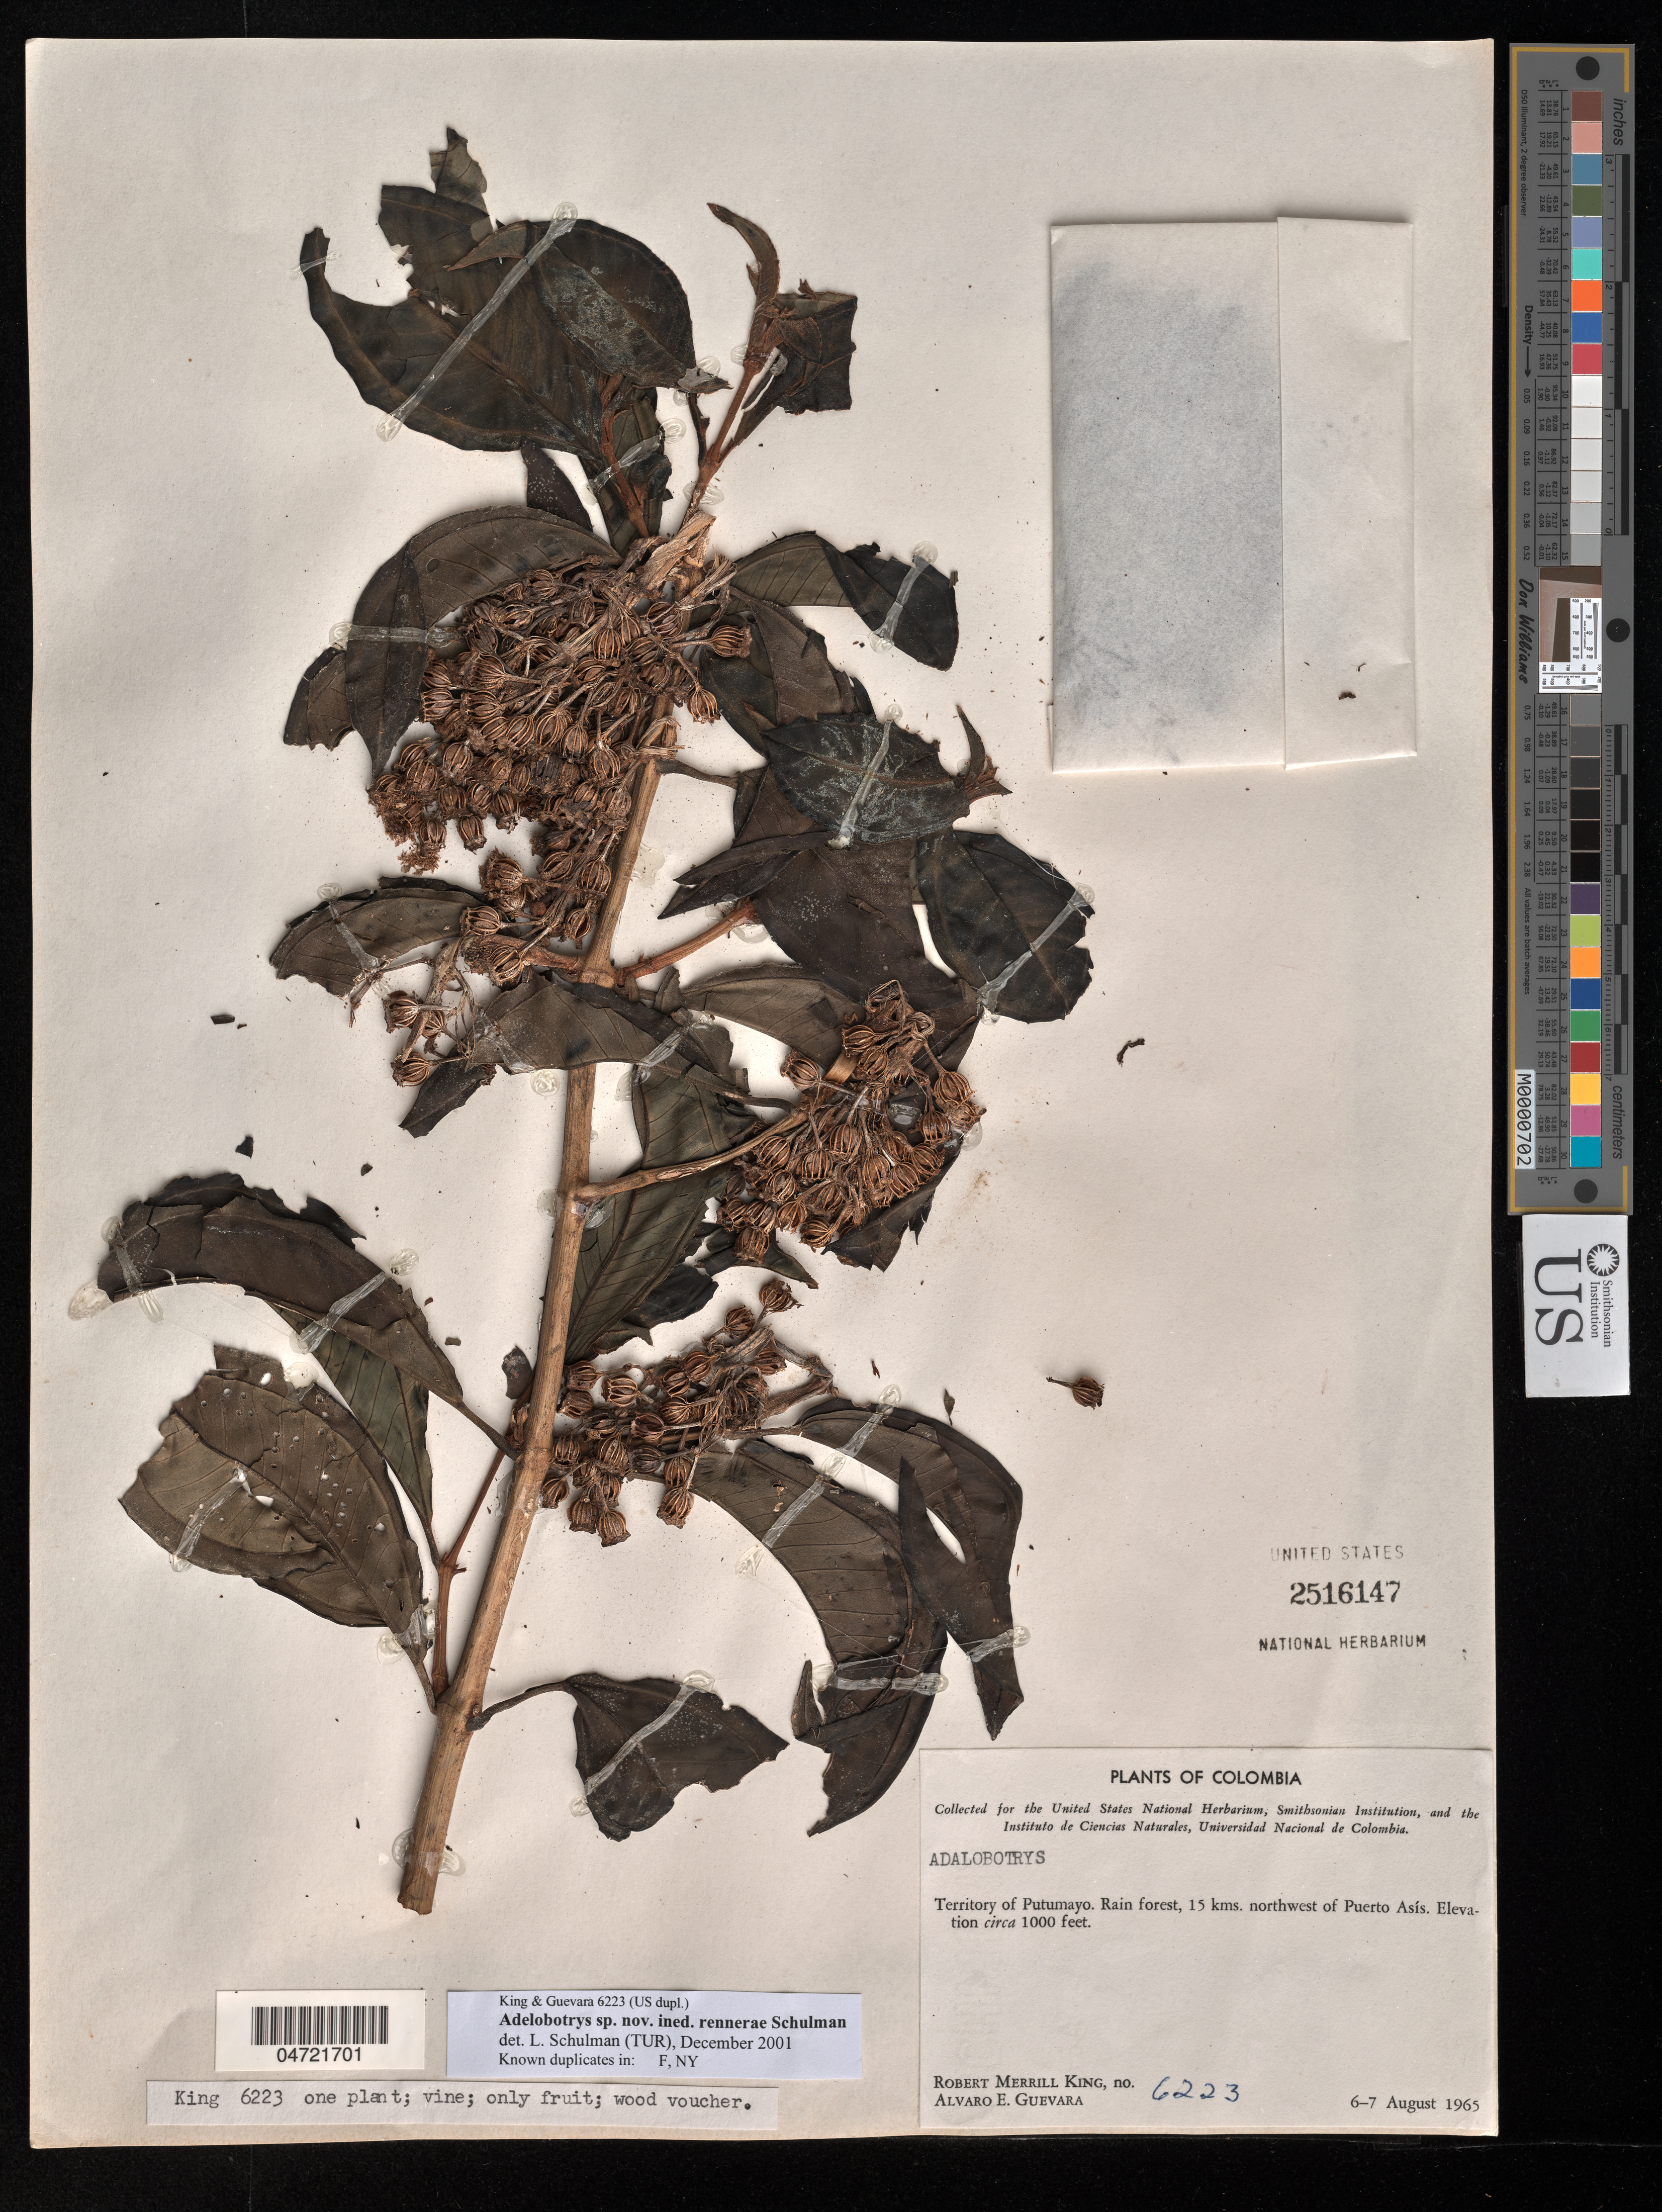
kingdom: Plantae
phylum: Tracheophyta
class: Magnoliopsida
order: Myrtales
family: Melastomataceae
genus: Adelobotrys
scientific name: Adelobotrys sp. nov.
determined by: Schulman, Leif, (TUR), University of Turku (FINLAND)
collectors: R. M. King & A. E. Guevara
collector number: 6223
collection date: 1965-08-06/1965-08-07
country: Colombia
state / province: Putumayo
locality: Territory of Putumayo. Rain forest, 15 kms. northwest of Puerto Asís.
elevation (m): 305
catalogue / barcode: US 2516147